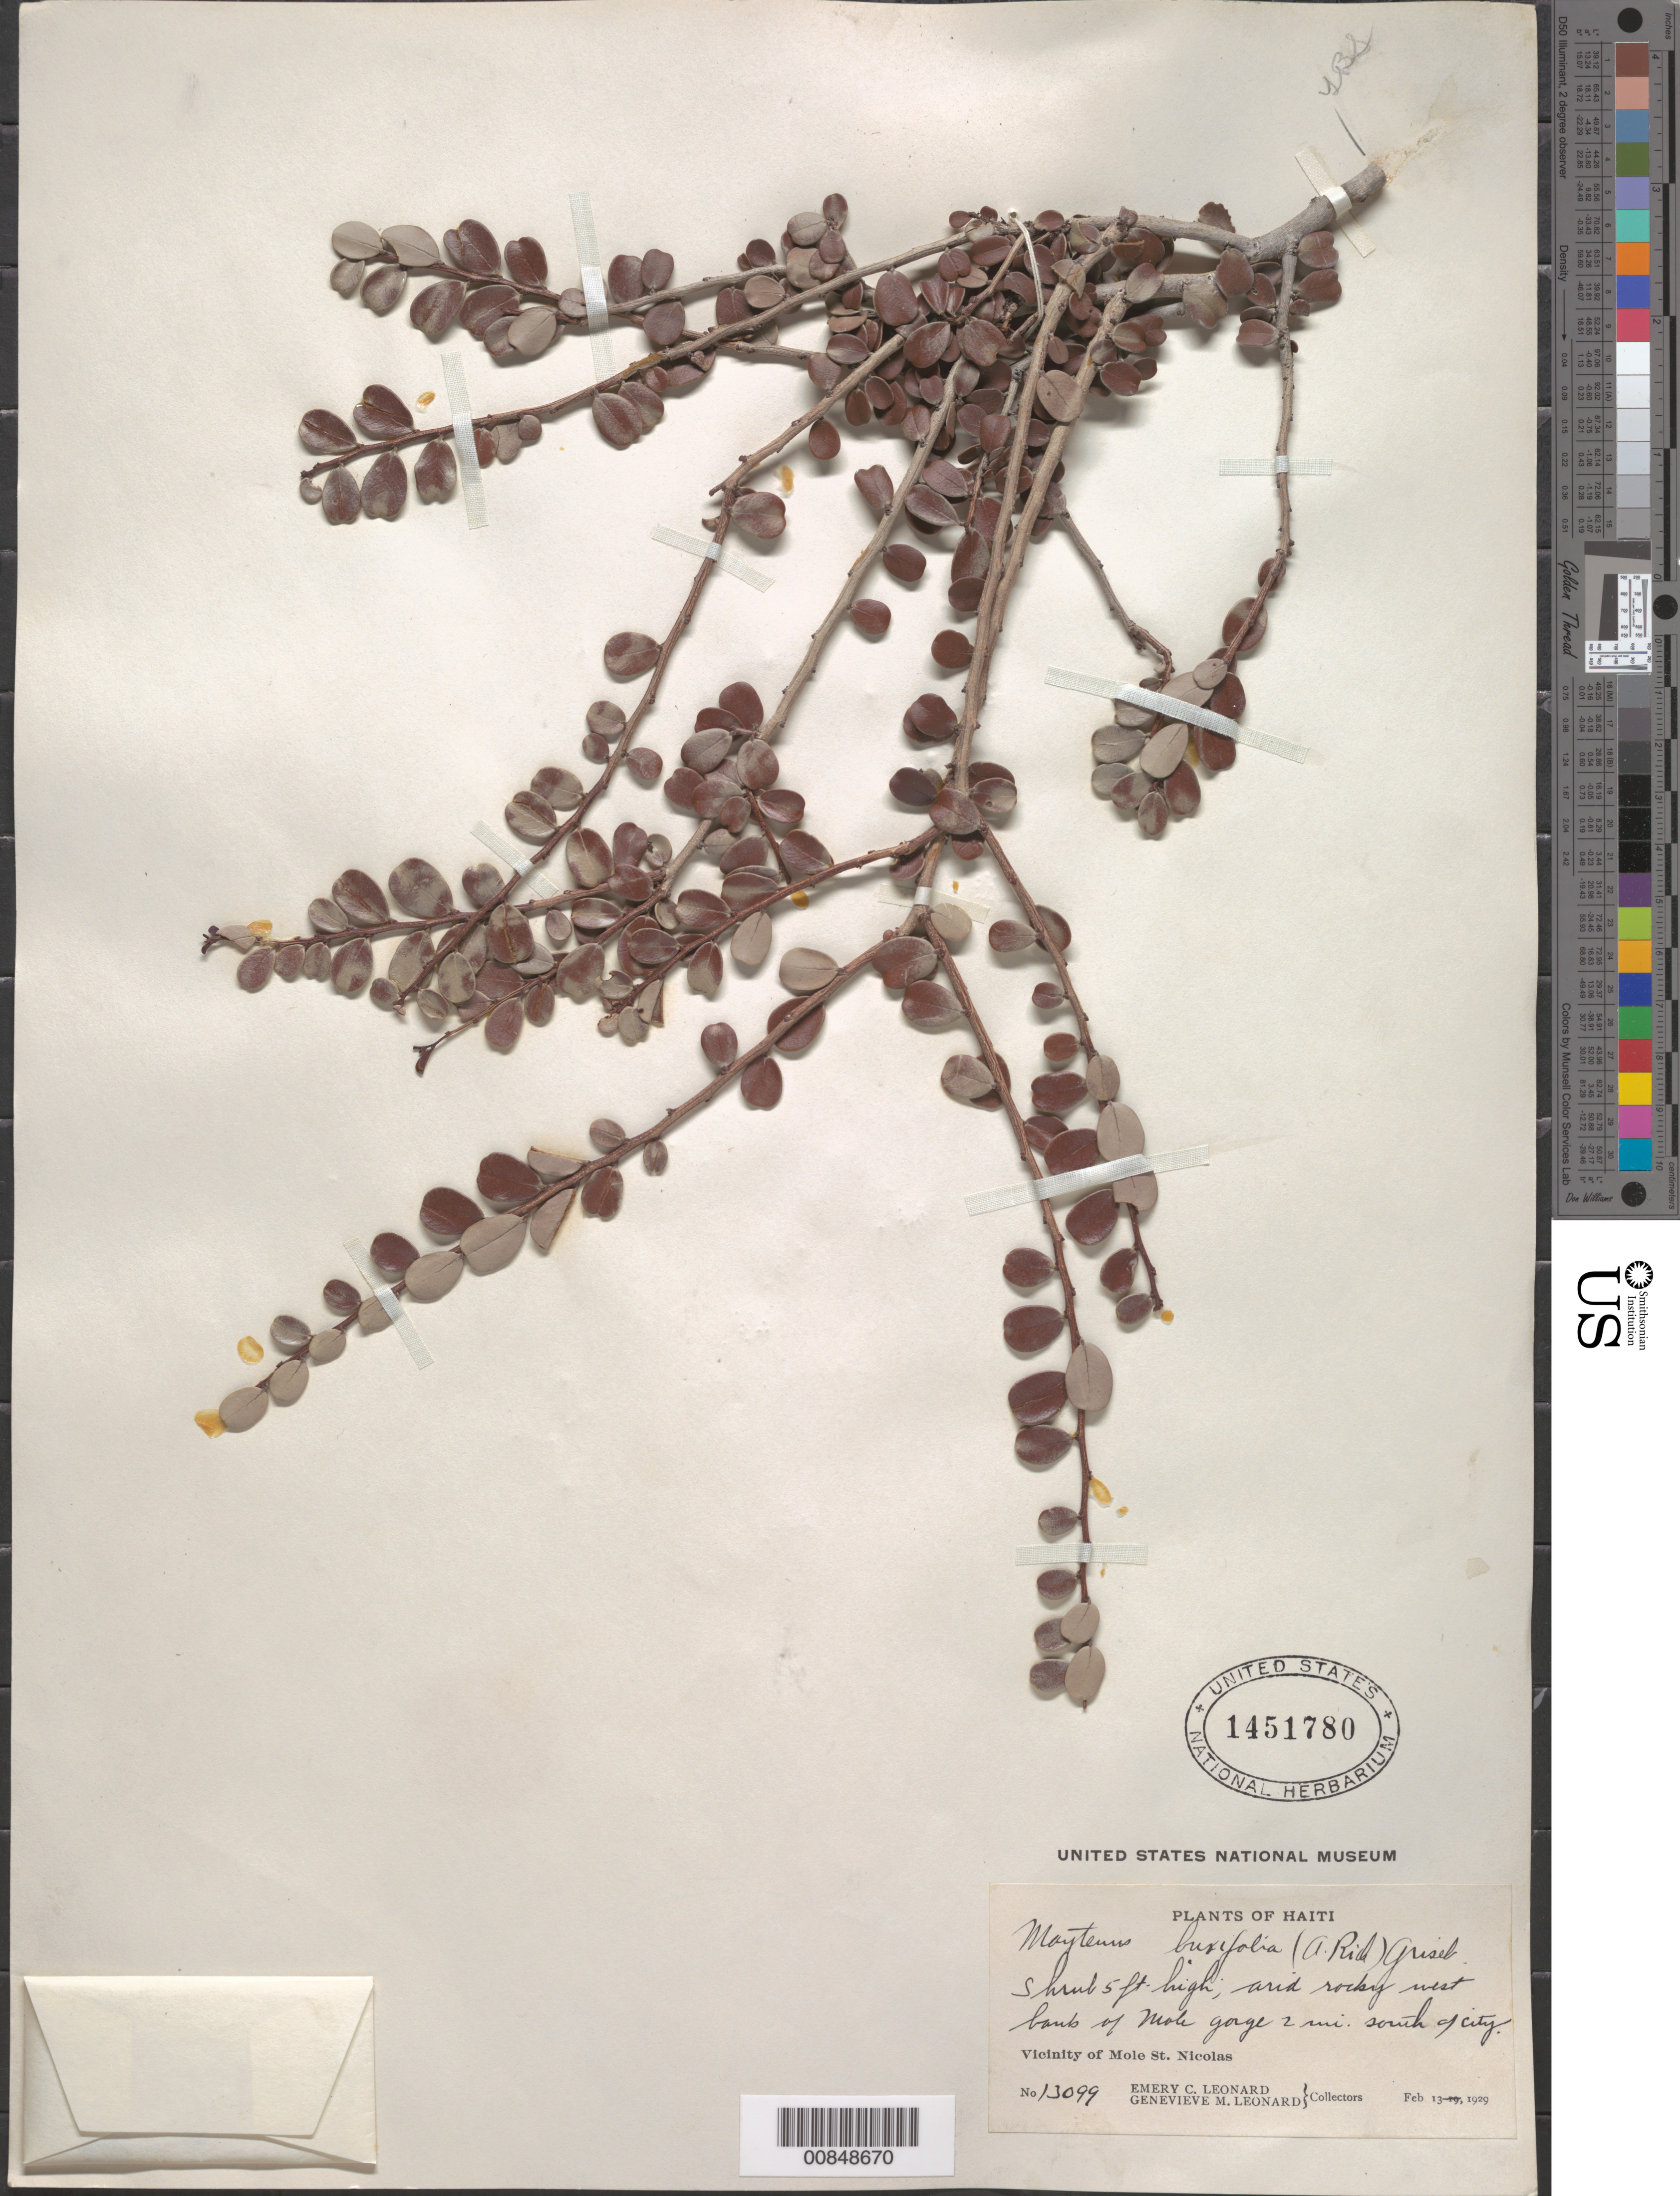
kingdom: Plantae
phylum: Tracheophyta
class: Magnoliopsida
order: Celastrales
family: Celastraceae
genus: Maytenus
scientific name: Maytenus buxifolia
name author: (A. Rich.) Griseb.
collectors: E. C. Leonard & G. M. Leonard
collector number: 13099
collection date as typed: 13 Feb 1929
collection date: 1929-02-13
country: Haiti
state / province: Nord-Ouest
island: Hispaniola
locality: Vicinity of Mole St. Nicolas, west bank of Mole gorge, 2 mi S of city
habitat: Arid rocky bank of gorge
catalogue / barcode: US 1451780